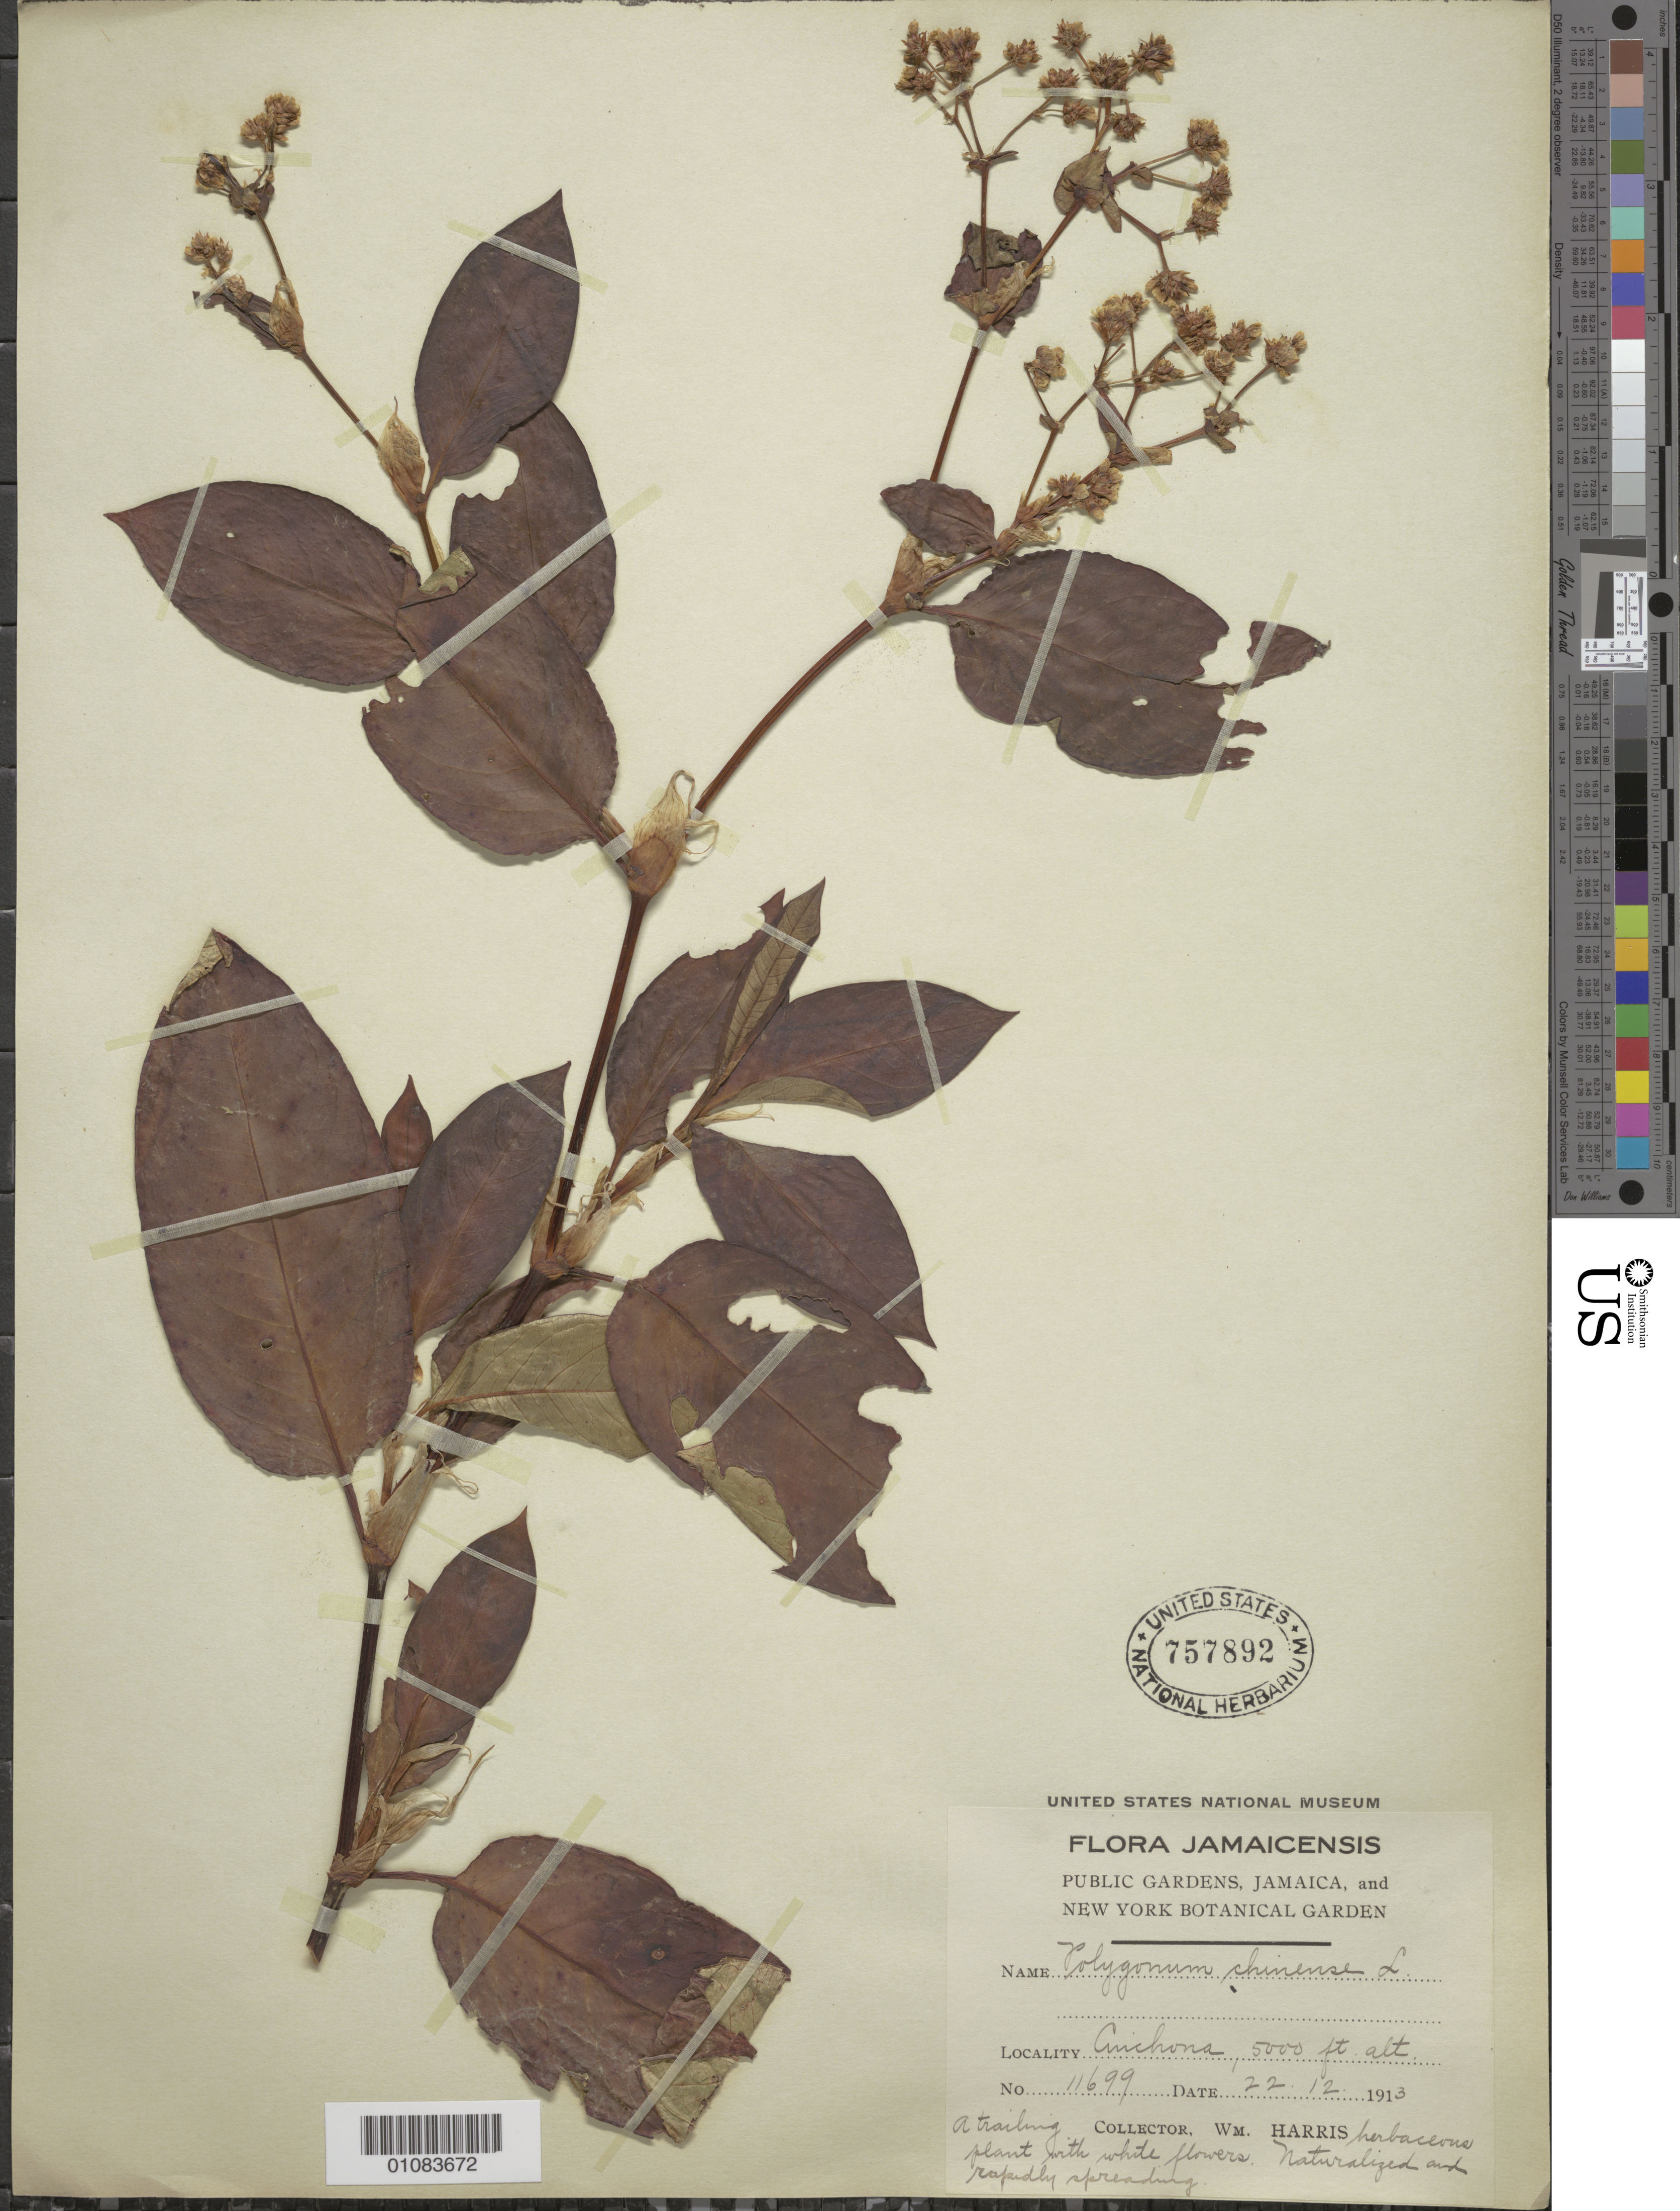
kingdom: Plantae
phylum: Tracheophyta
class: Magnoliopsida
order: Caryophyllales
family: Polygonaceae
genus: Polygonum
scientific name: Polygonum chinense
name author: L.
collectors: W. Harris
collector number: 11699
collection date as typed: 22 Dec 1913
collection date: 1913-12-22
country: Jamaica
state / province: Saint Andrew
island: Jamaica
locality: Cinchona (St. Andrew?)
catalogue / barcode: US 757892